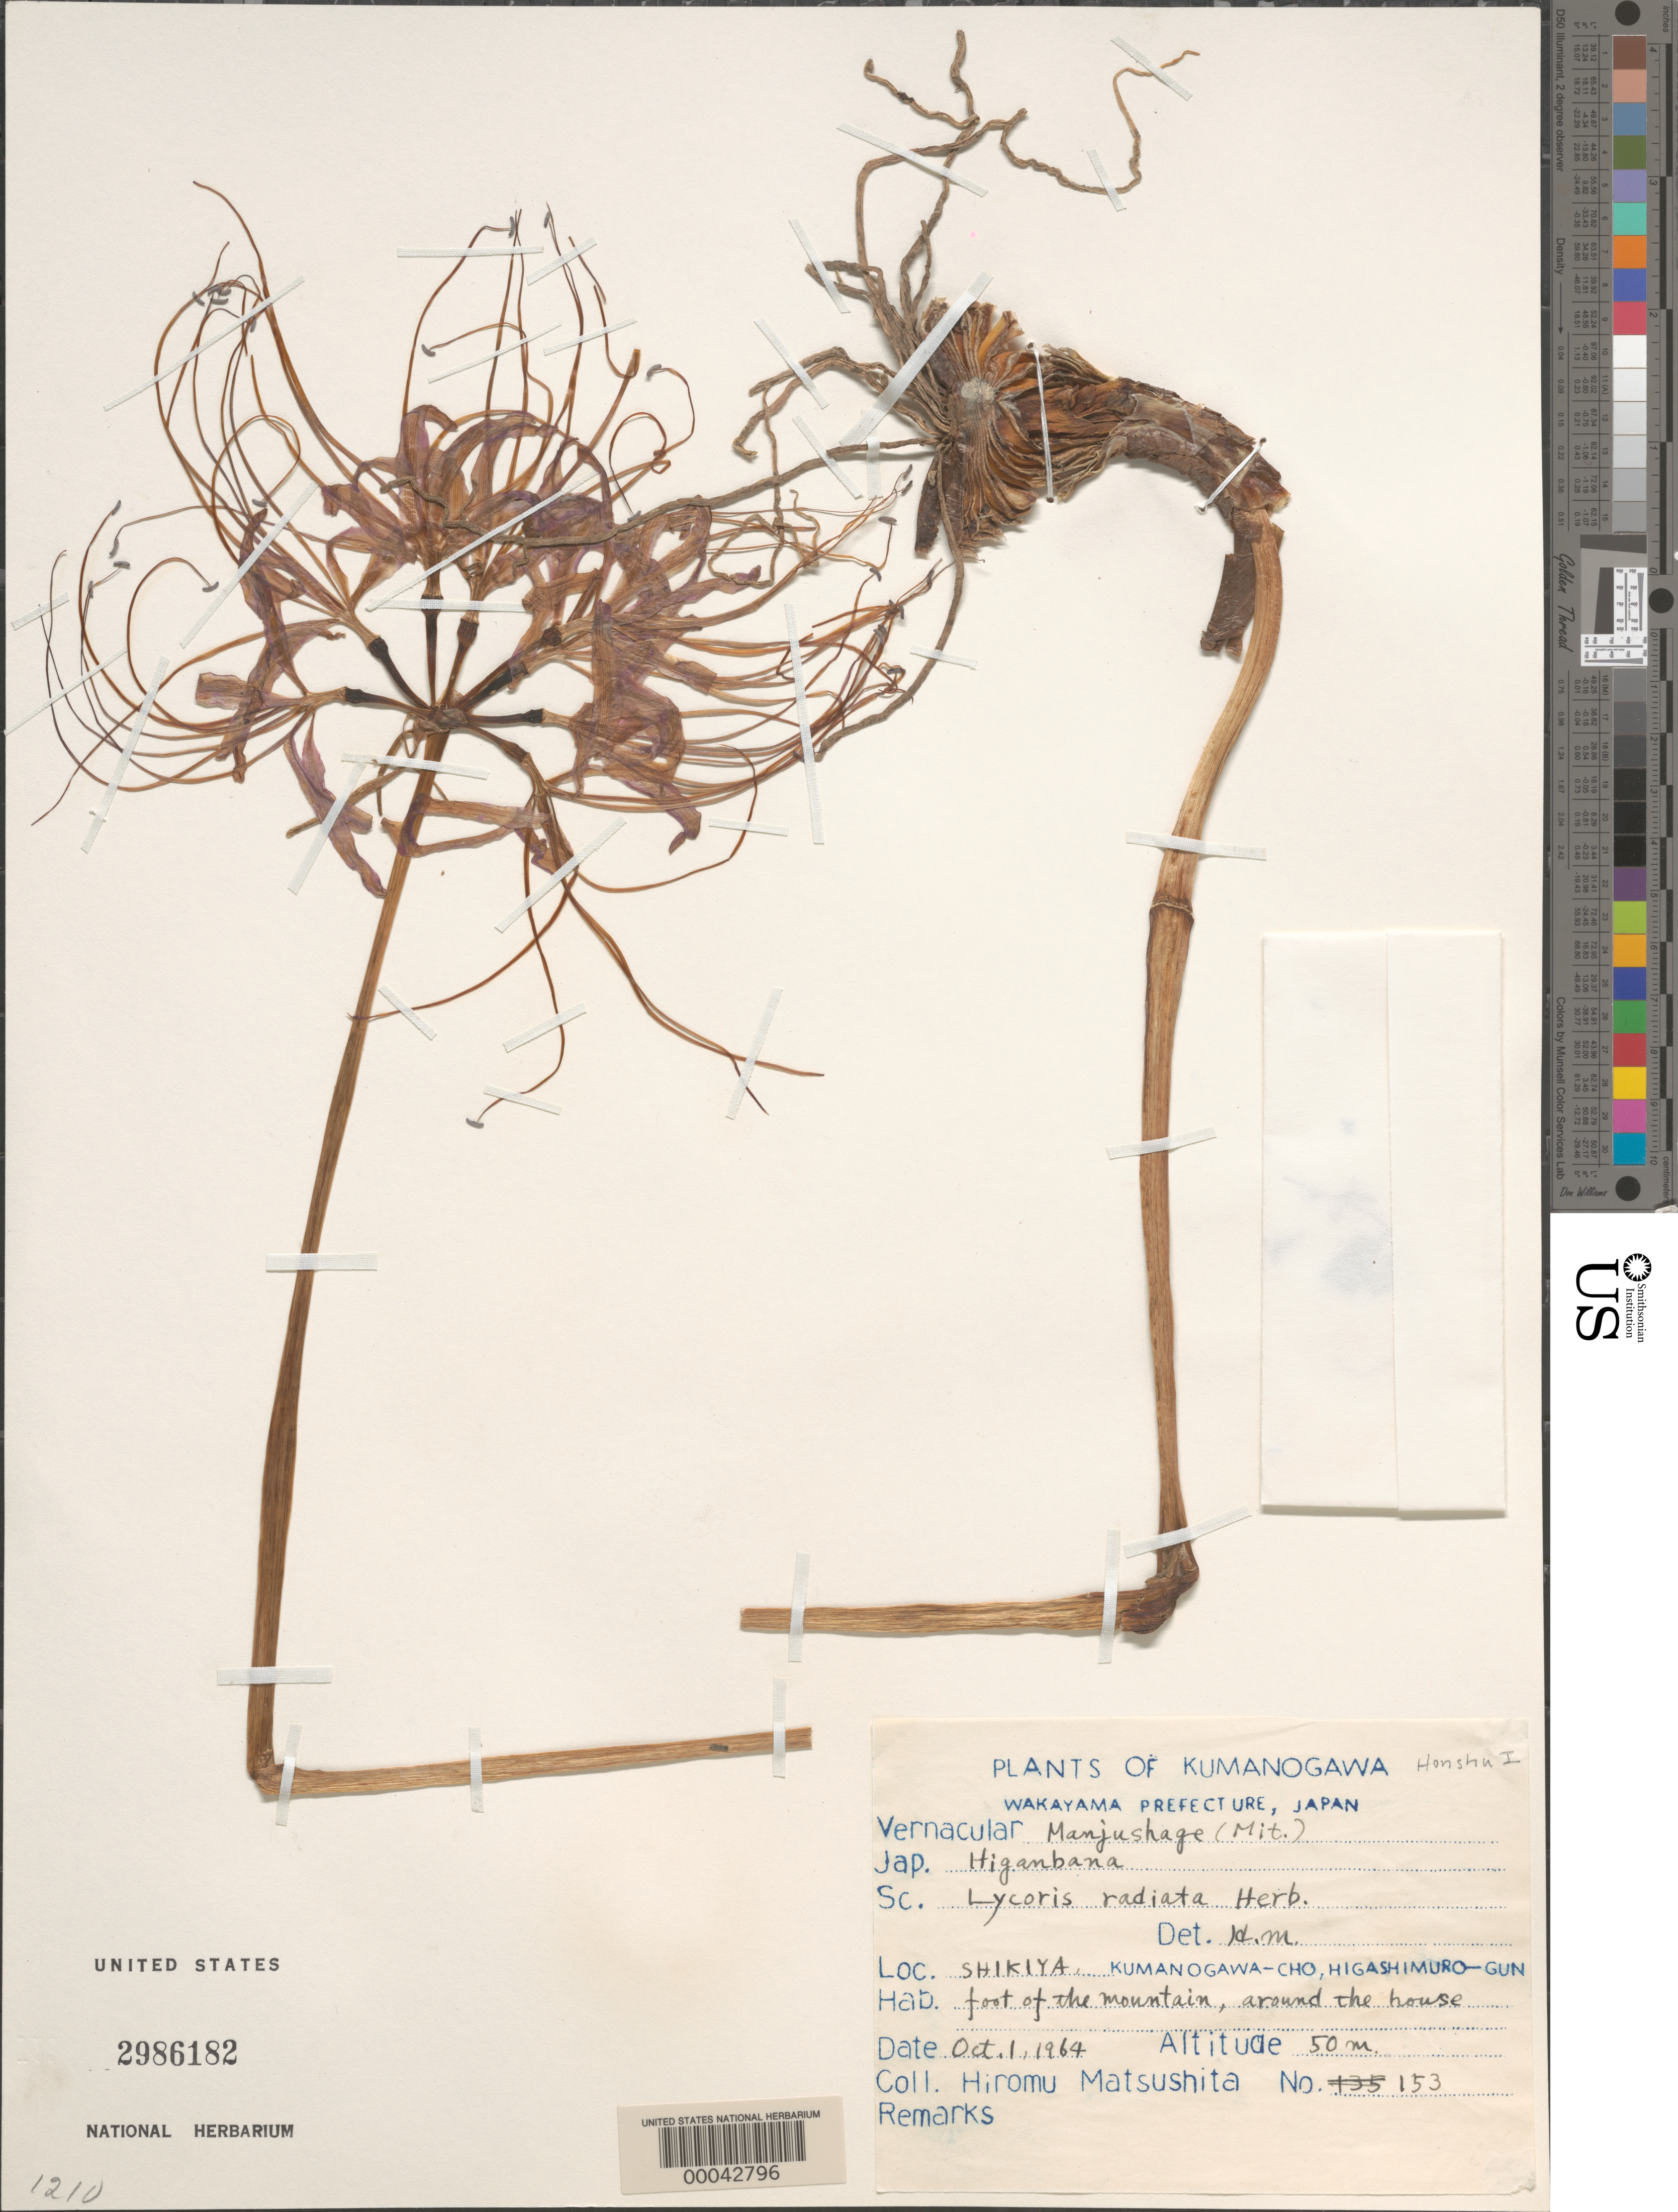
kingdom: Plantae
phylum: Tracheophyta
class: Liliopsida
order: Asparagales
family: Amaryllidaceae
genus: Lycoris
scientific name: Lycoris radiata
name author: Herb.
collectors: H. Matsushita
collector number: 153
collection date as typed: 01 Oct 1964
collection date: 1964-10-01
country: Japan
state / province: Wakayama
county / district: Higashi-muro-gun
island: Honshu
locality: Shikiya kumanogawa-cho, higashimuro-gun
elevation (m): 50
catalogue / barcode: US 2986182